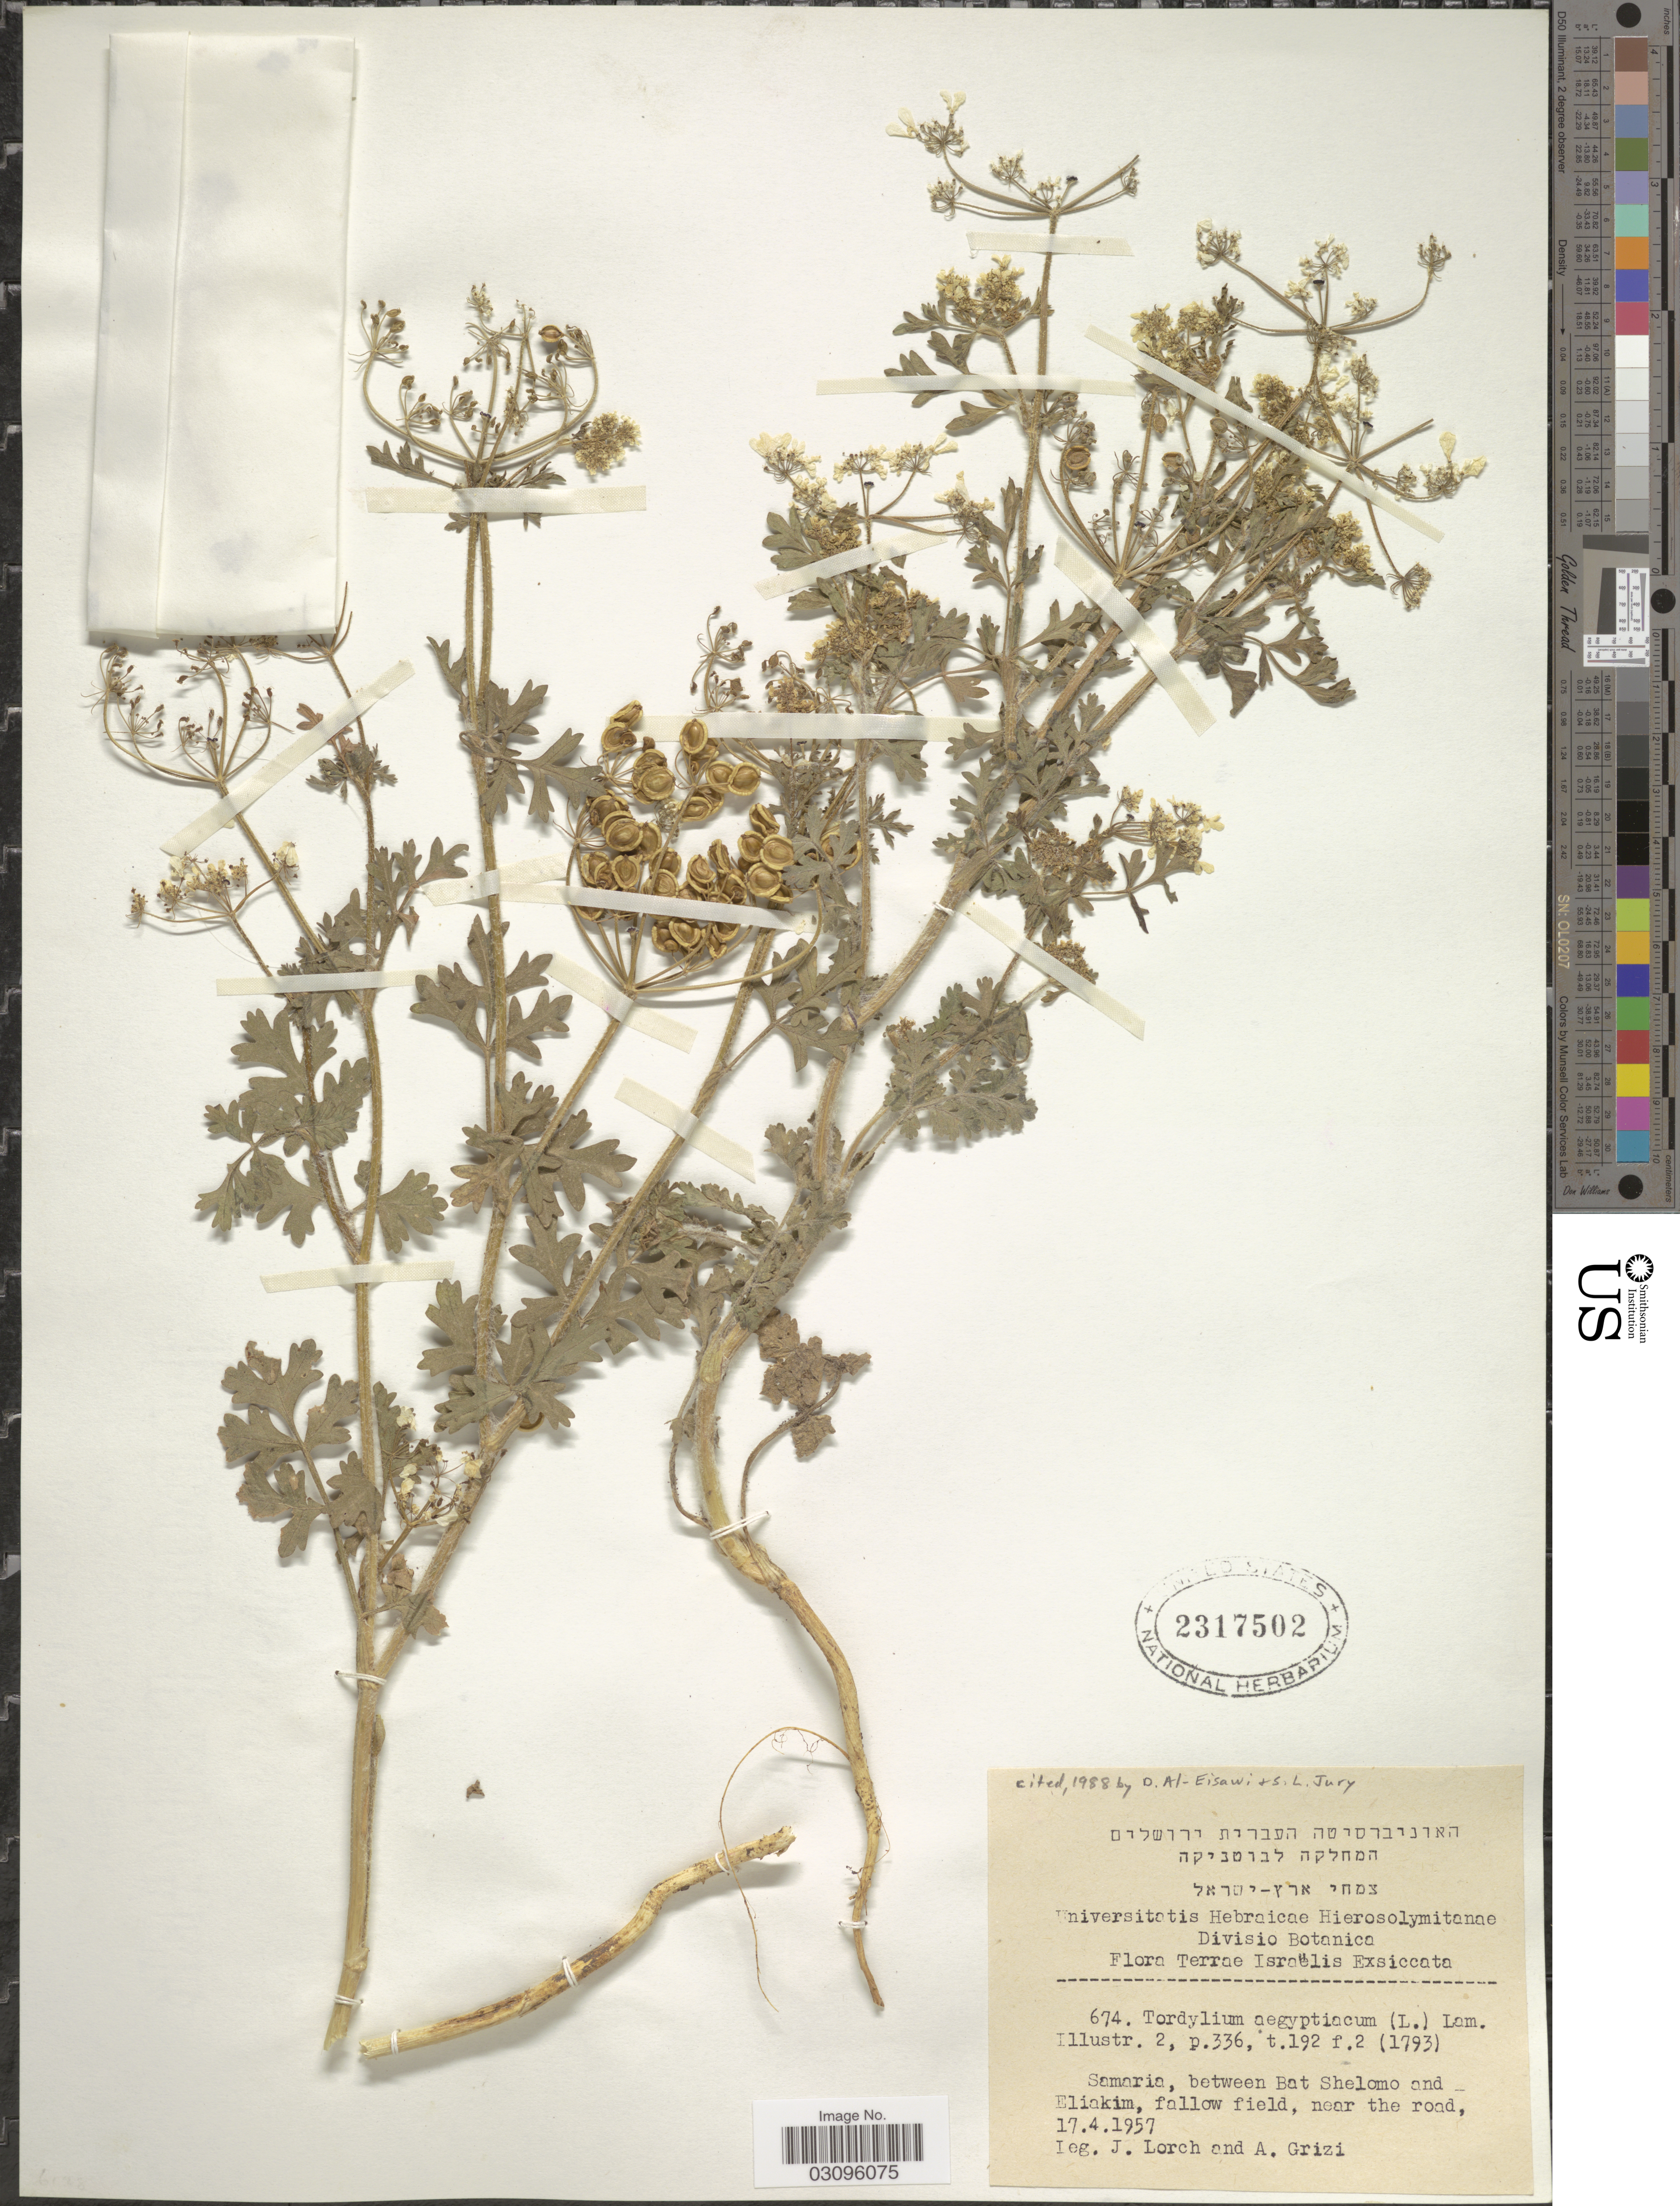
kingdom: Plantae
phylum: Tracheophyta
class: Magnoliopsida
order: Apiales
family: Apiaceae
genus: Tordylium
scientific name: Tordylium aegyptiacum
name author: Lam.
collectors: J. Lorch & A. Grizi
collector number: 674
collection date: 1957-04-17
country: Israel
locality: Samaria, between Bat Shelomo and Eliakim, fallow field, near the road.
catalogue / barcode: US 2317502